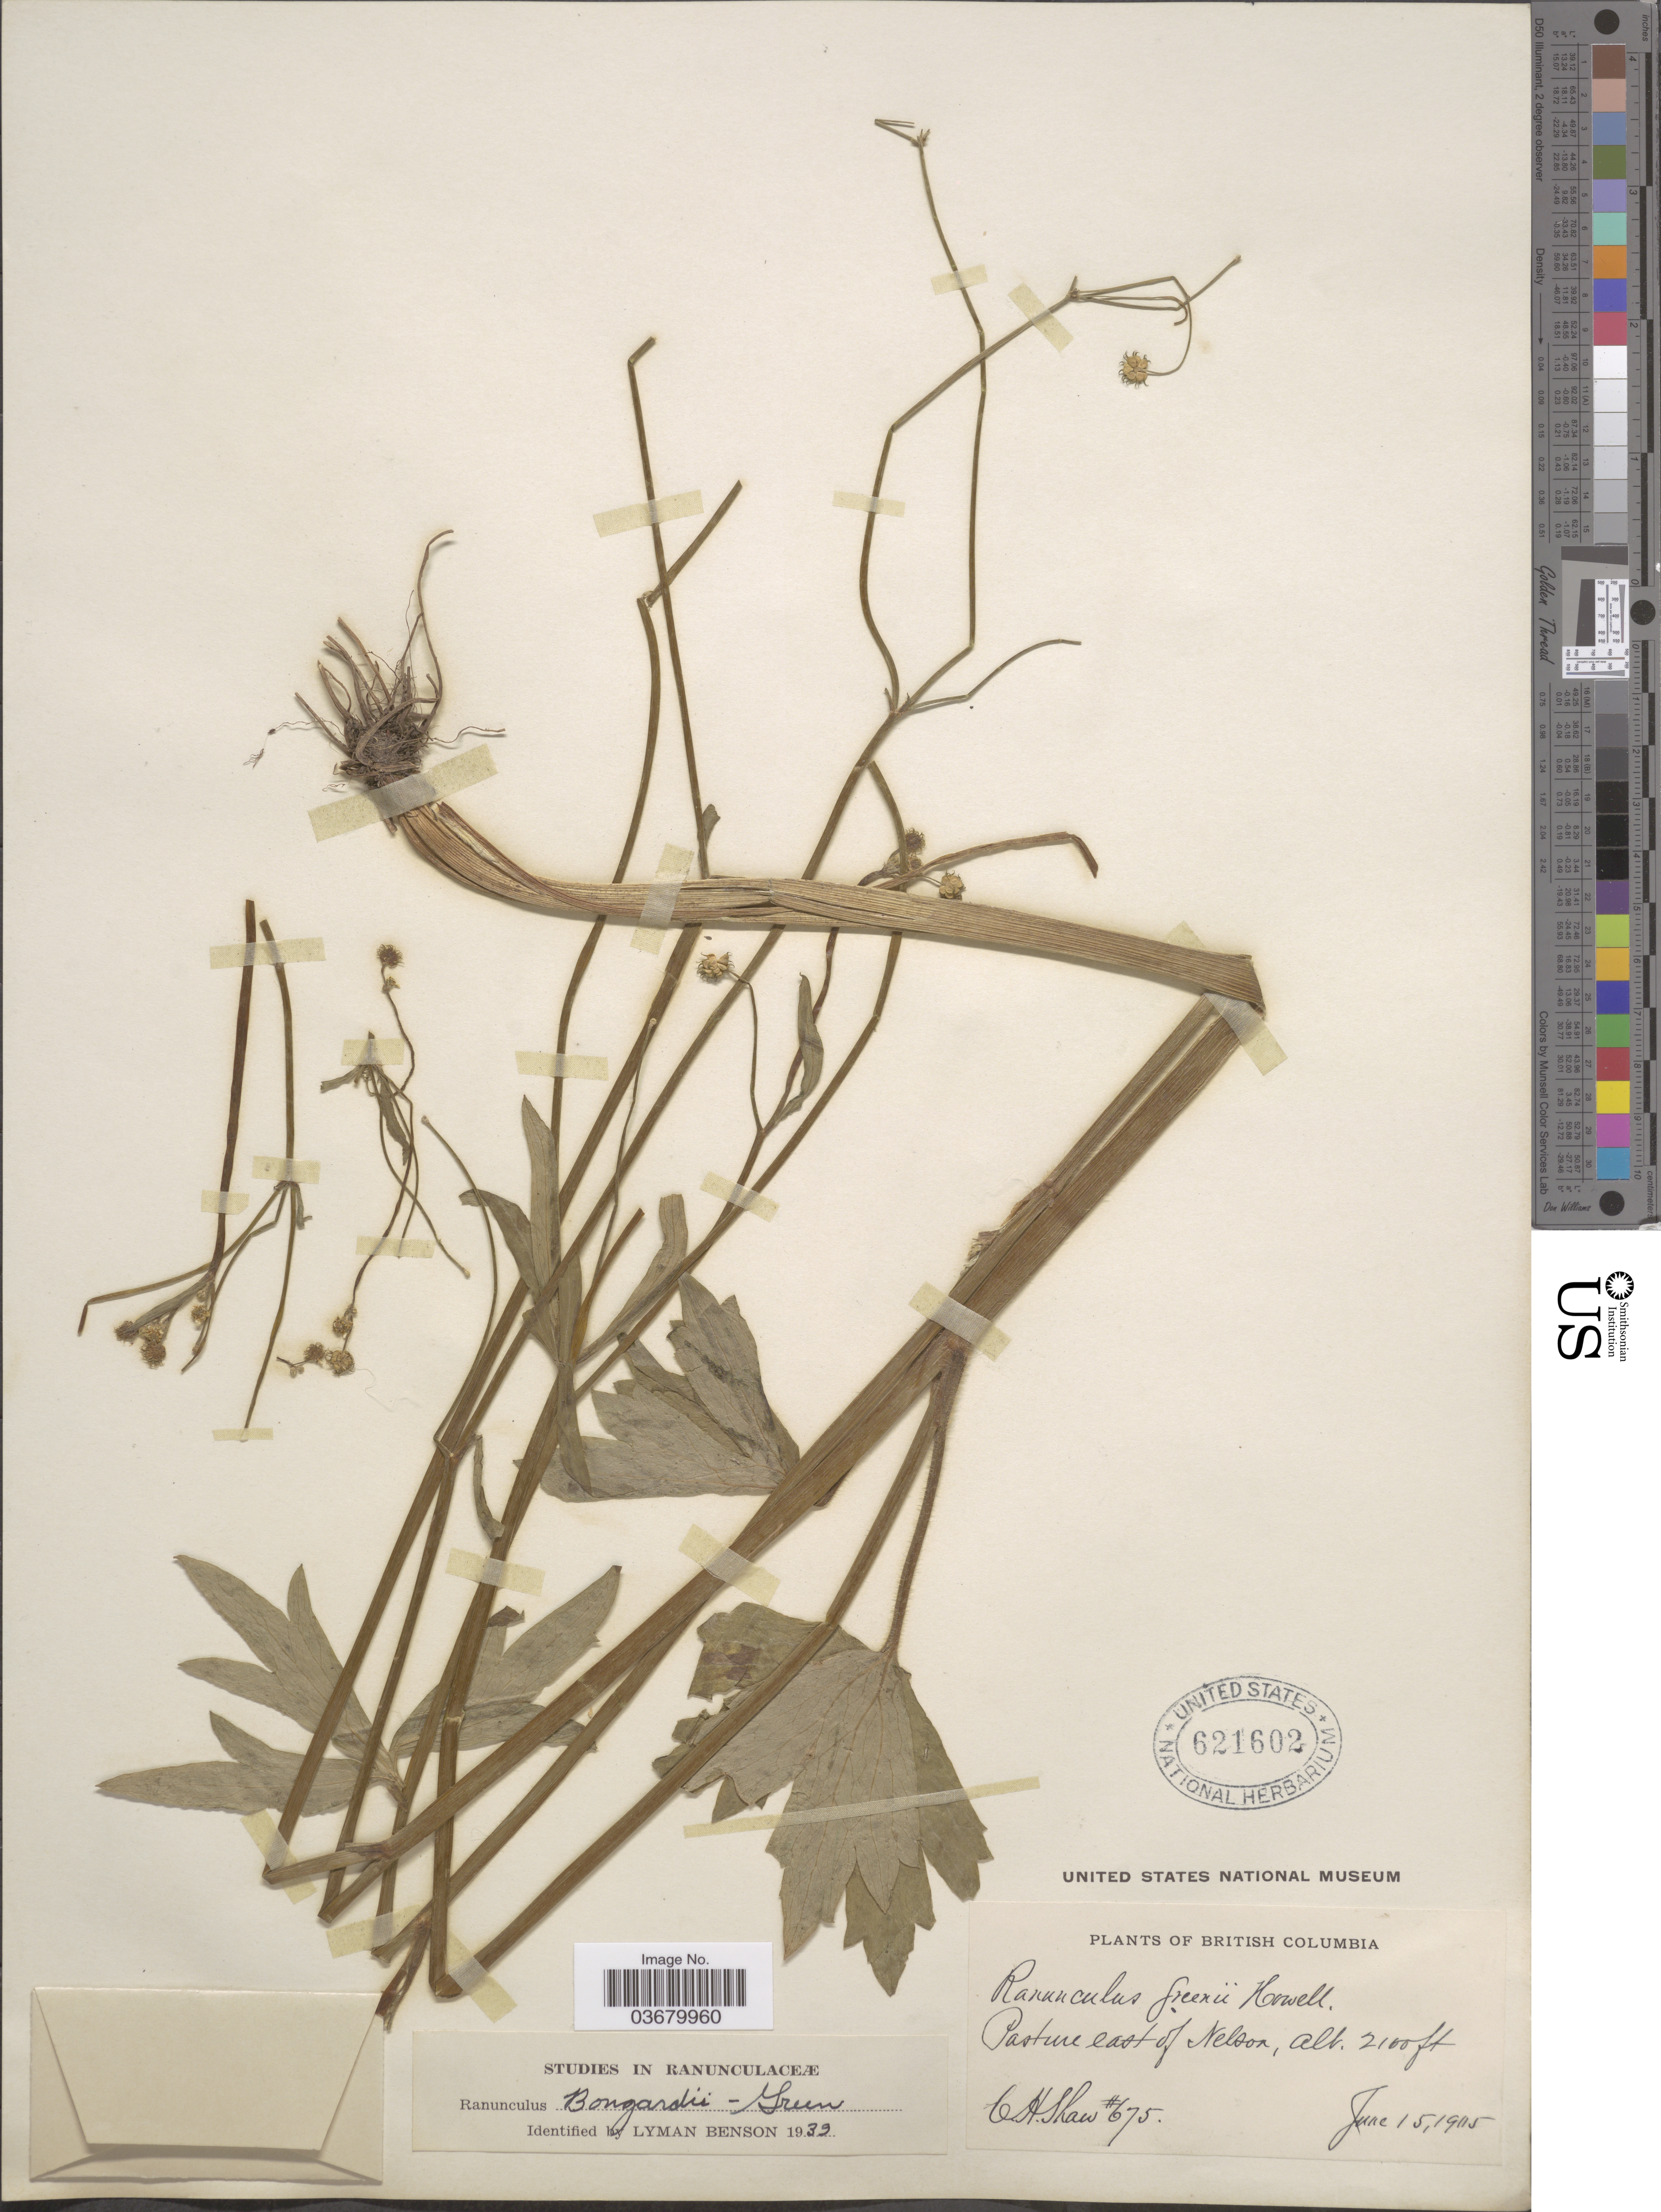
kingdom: Plantae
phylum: Tracheophyta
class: Magnoliopsida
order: Ranunculales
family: Ranunculaceae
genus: Ranunculus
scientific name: Ranunculus bongardii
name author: Greene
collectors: C. H. Shaw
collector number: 675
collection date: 1905-06-15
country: Canada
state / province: British Columbia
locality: Pasture east of Nelson.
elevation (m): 640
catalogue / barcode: US 621602